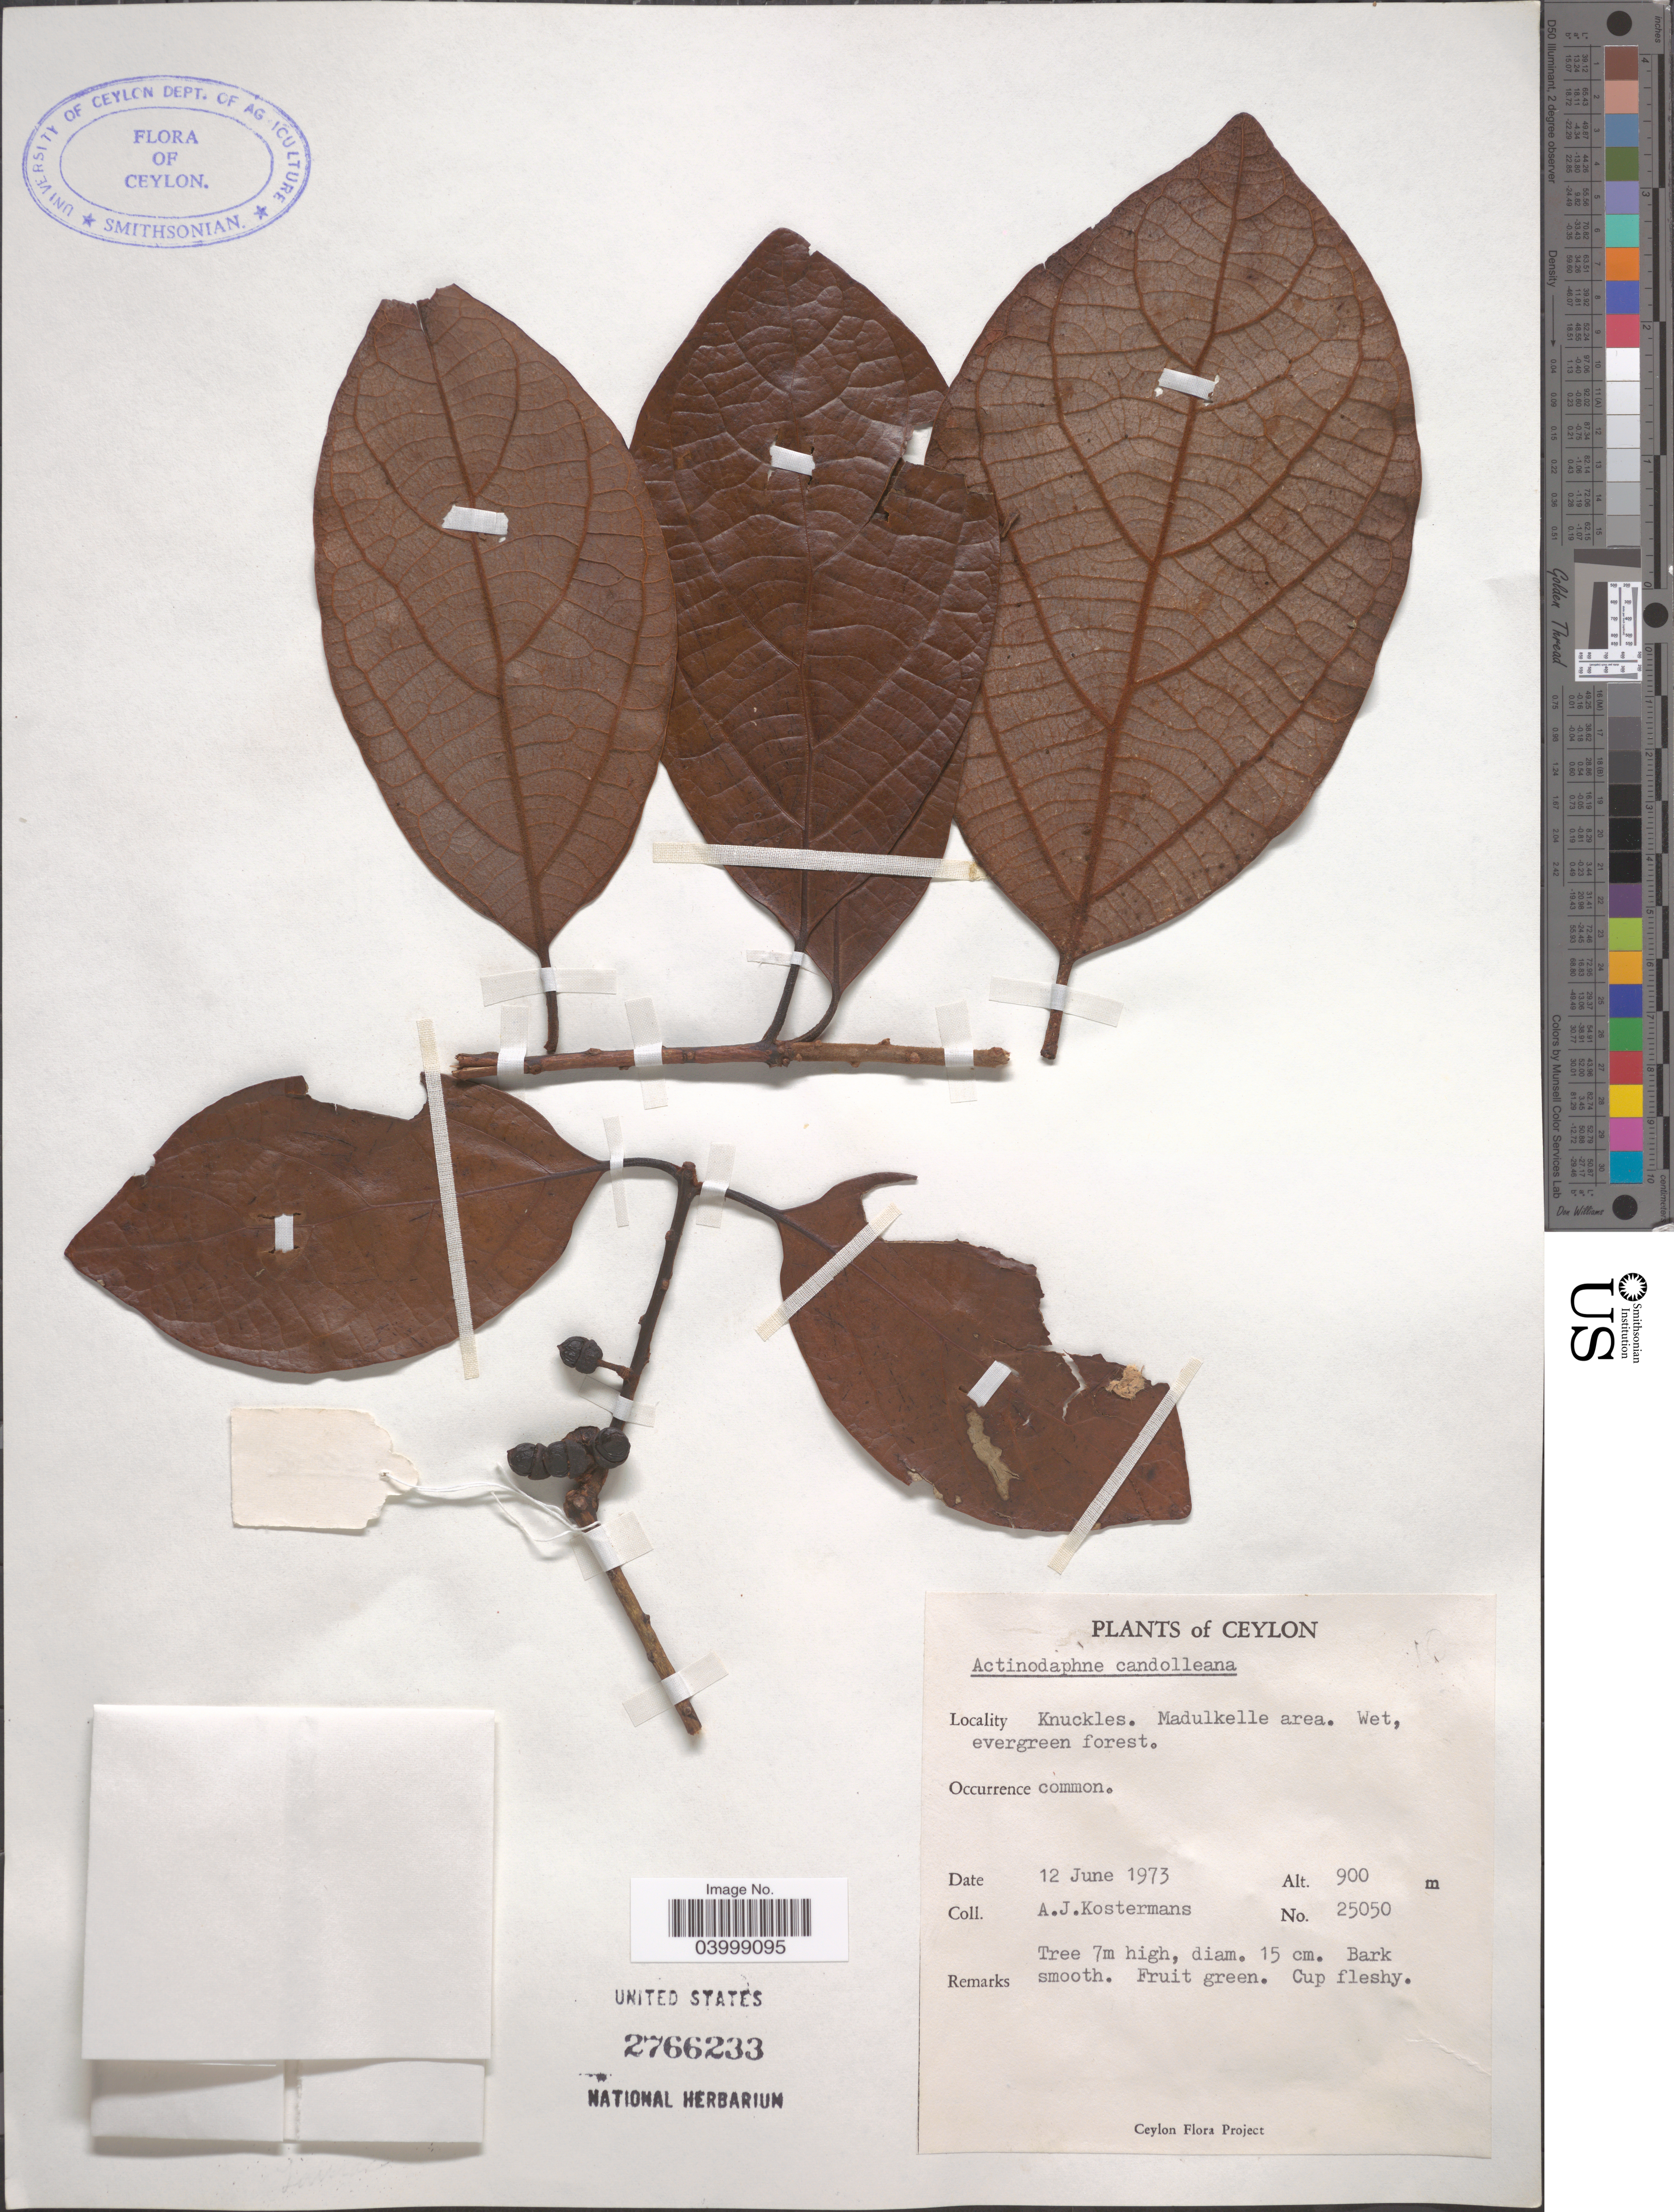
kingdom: Plantae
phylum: Tracheophyta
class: Magnoliopsida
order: Laurales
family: Lauraceae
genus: Actinodaphne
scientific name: Actinodaphne candolleana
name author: Meisn.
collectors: A. J. G. Kostermans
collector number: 25050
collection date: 1973-06-12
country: Sri Lanka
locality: Ceylon. Knuckles. Madulkelle area.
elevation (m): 900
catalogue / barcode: US 2766233